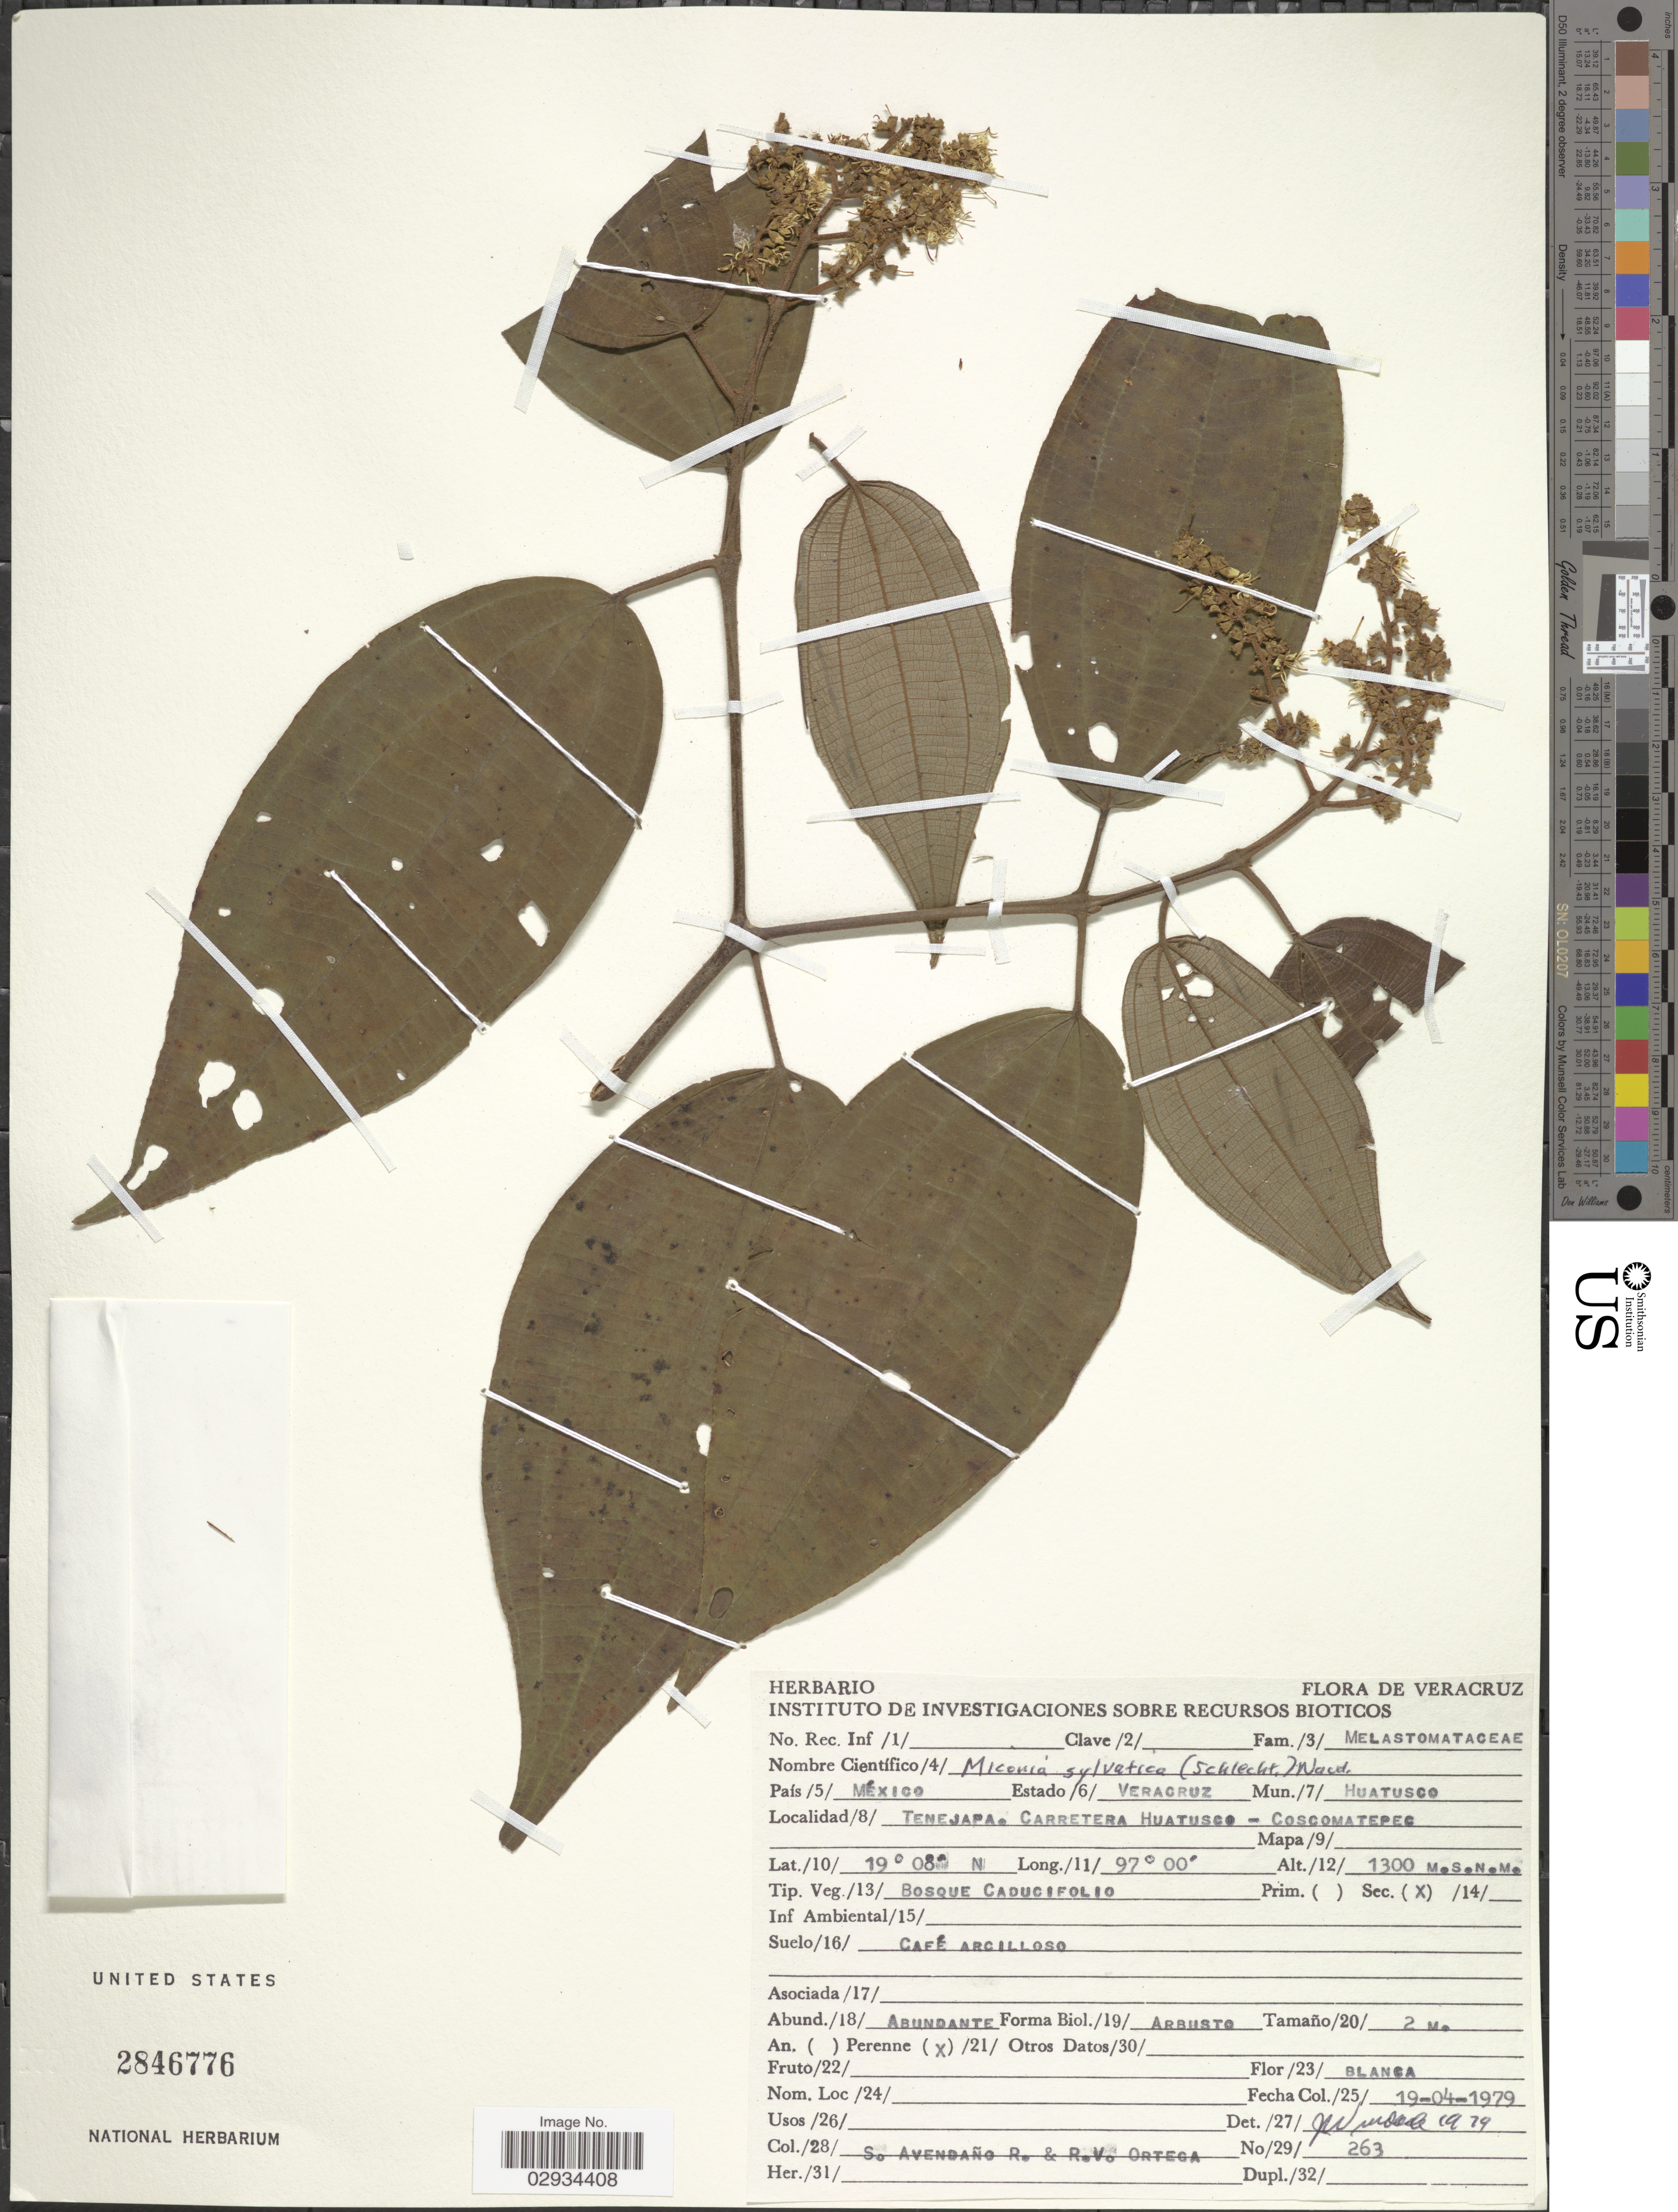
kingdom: Plantae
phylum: Tracheophyta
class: Magnoliopsida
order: Myrtales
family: Melastomataceae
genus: Miconia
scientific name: Miconia sylvatica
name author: (Schltdl.) Naudin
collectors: S. Avendano R. & R. V. Ortega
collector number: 263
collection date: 1979-04-19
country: Mexico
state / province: Veracruz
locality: Estado Veracruz. Mun. Huatusco. Tenejapa. Carretera Huatusco - Coscomatepec.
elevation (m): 1300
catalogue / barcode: US 2846776